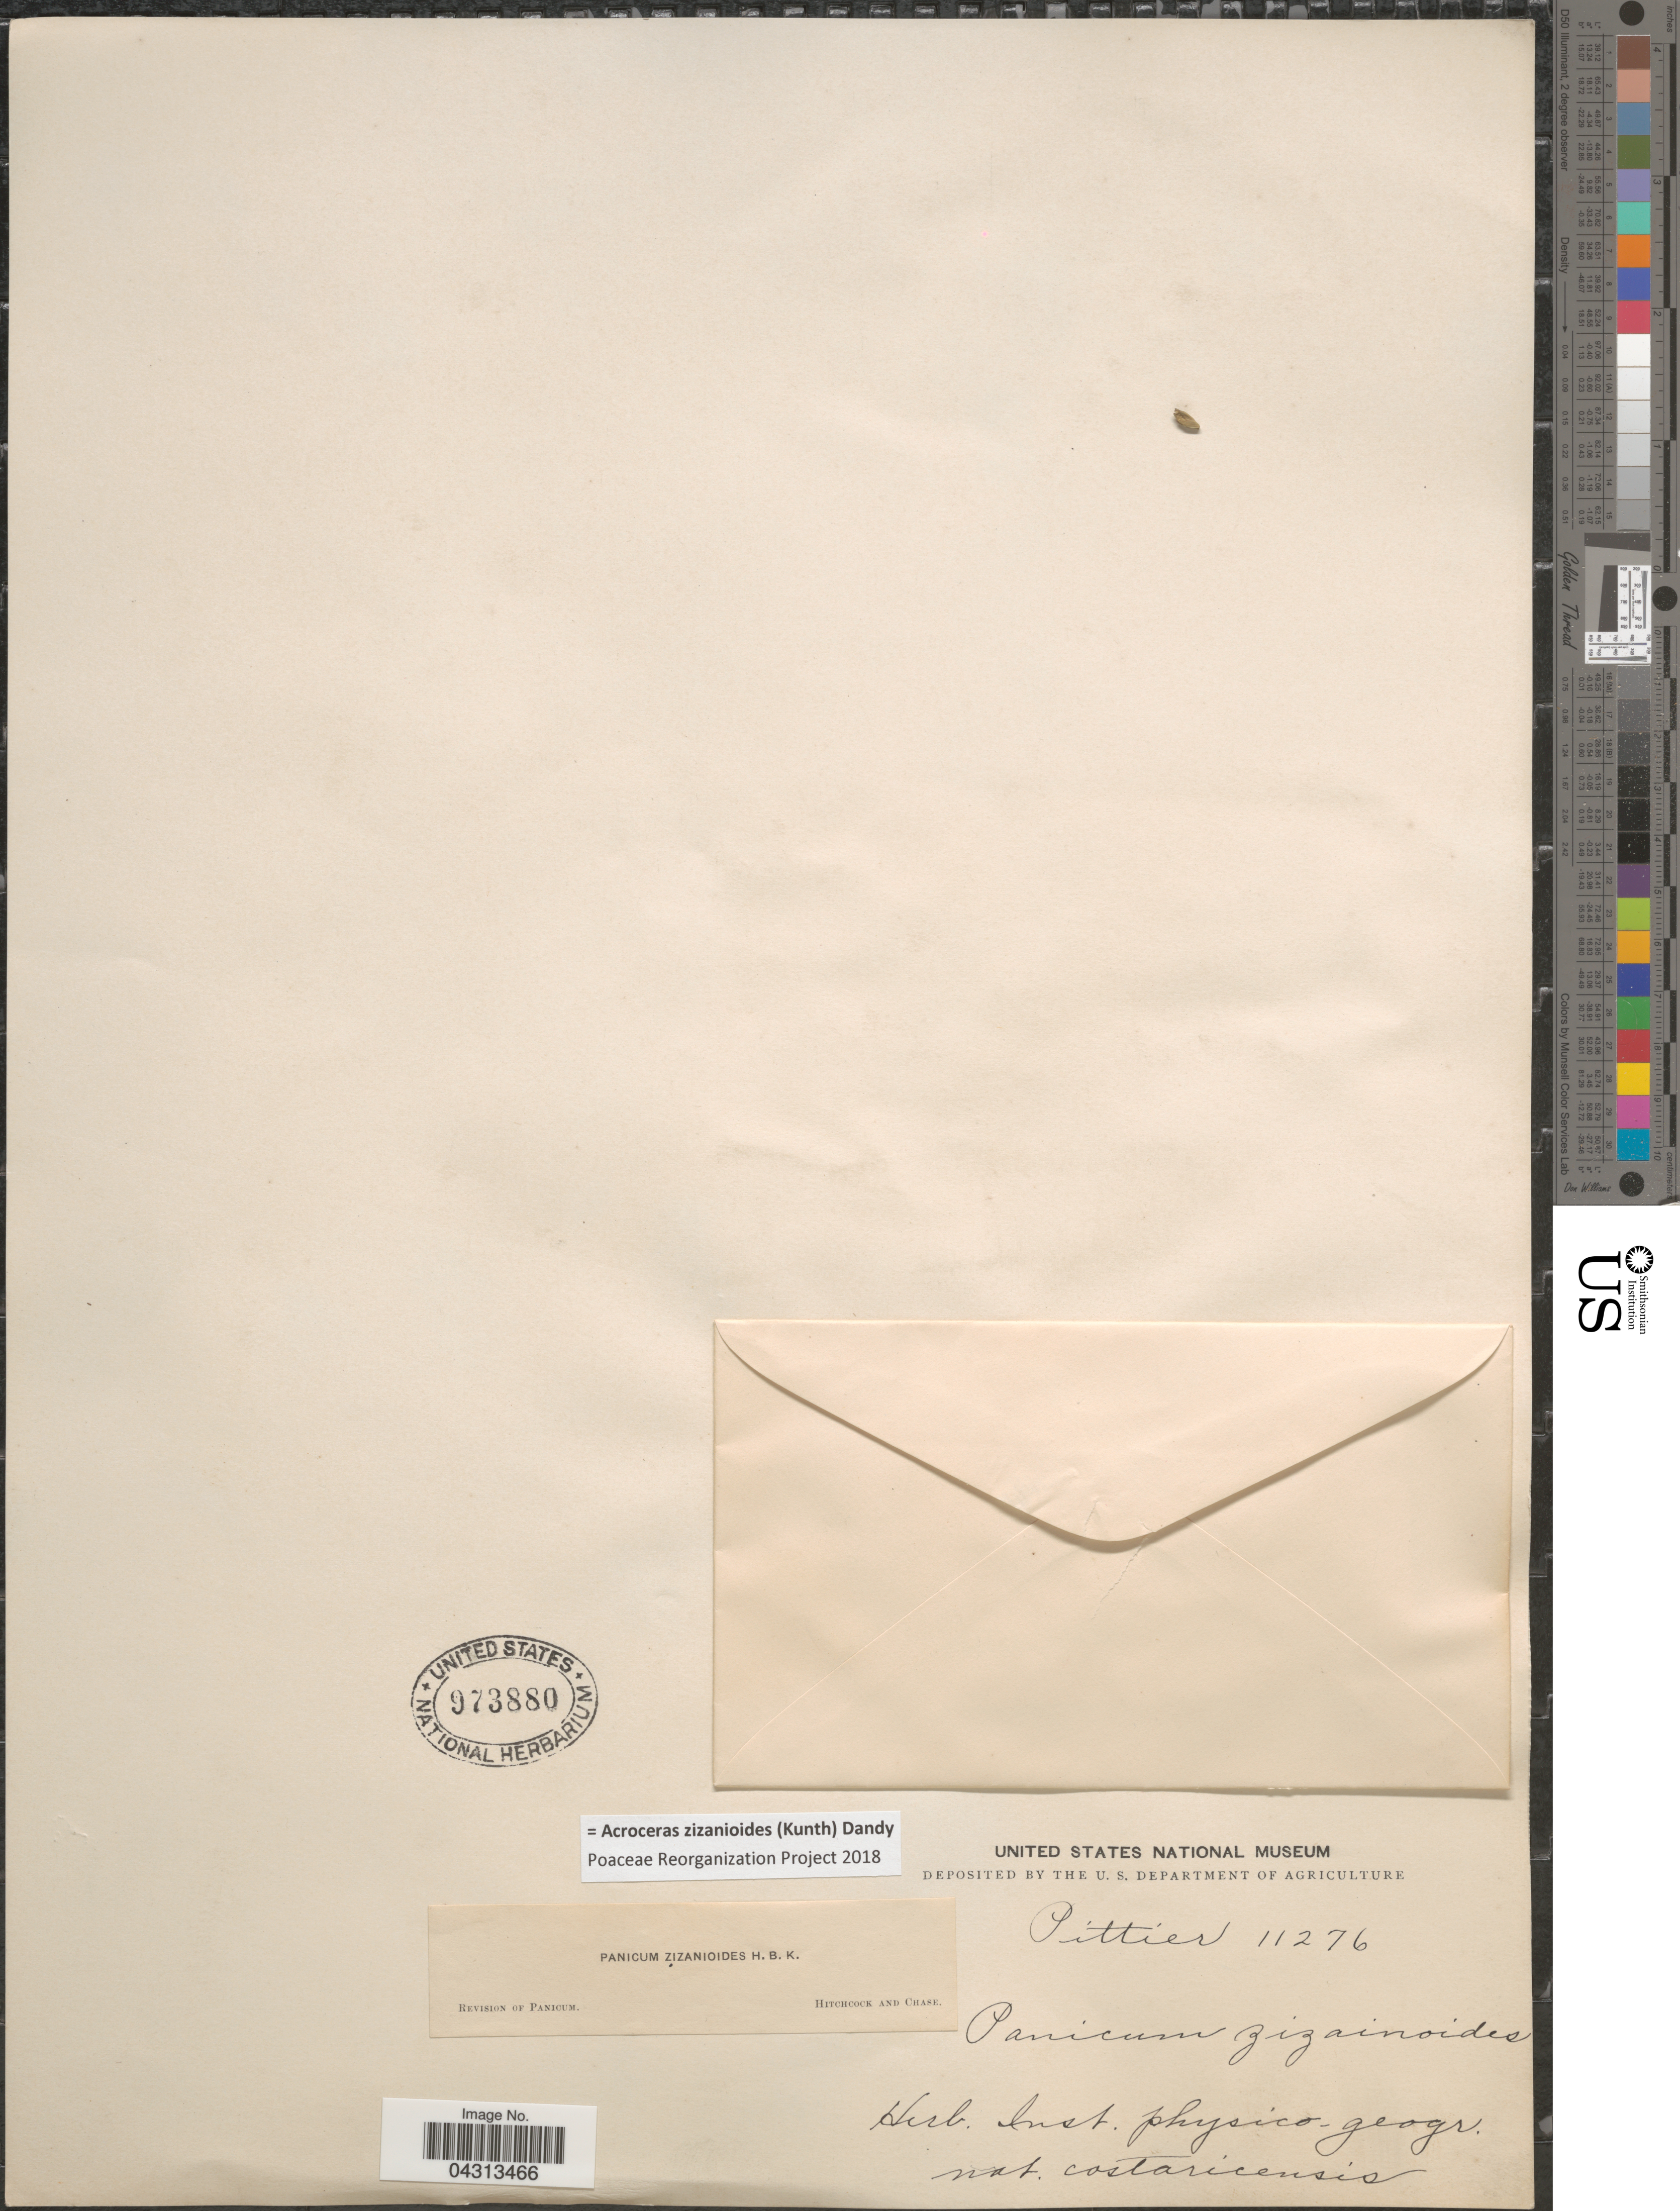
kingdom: Plantae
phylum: Tracheophyta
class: Liliopsida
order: Poales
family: Poaceae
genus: Acroceras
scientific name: Acroceras zizanioides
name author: (Kunth) Dandy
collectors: Pittier, --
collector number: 11276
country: Costa Rica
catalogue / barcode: US 973880